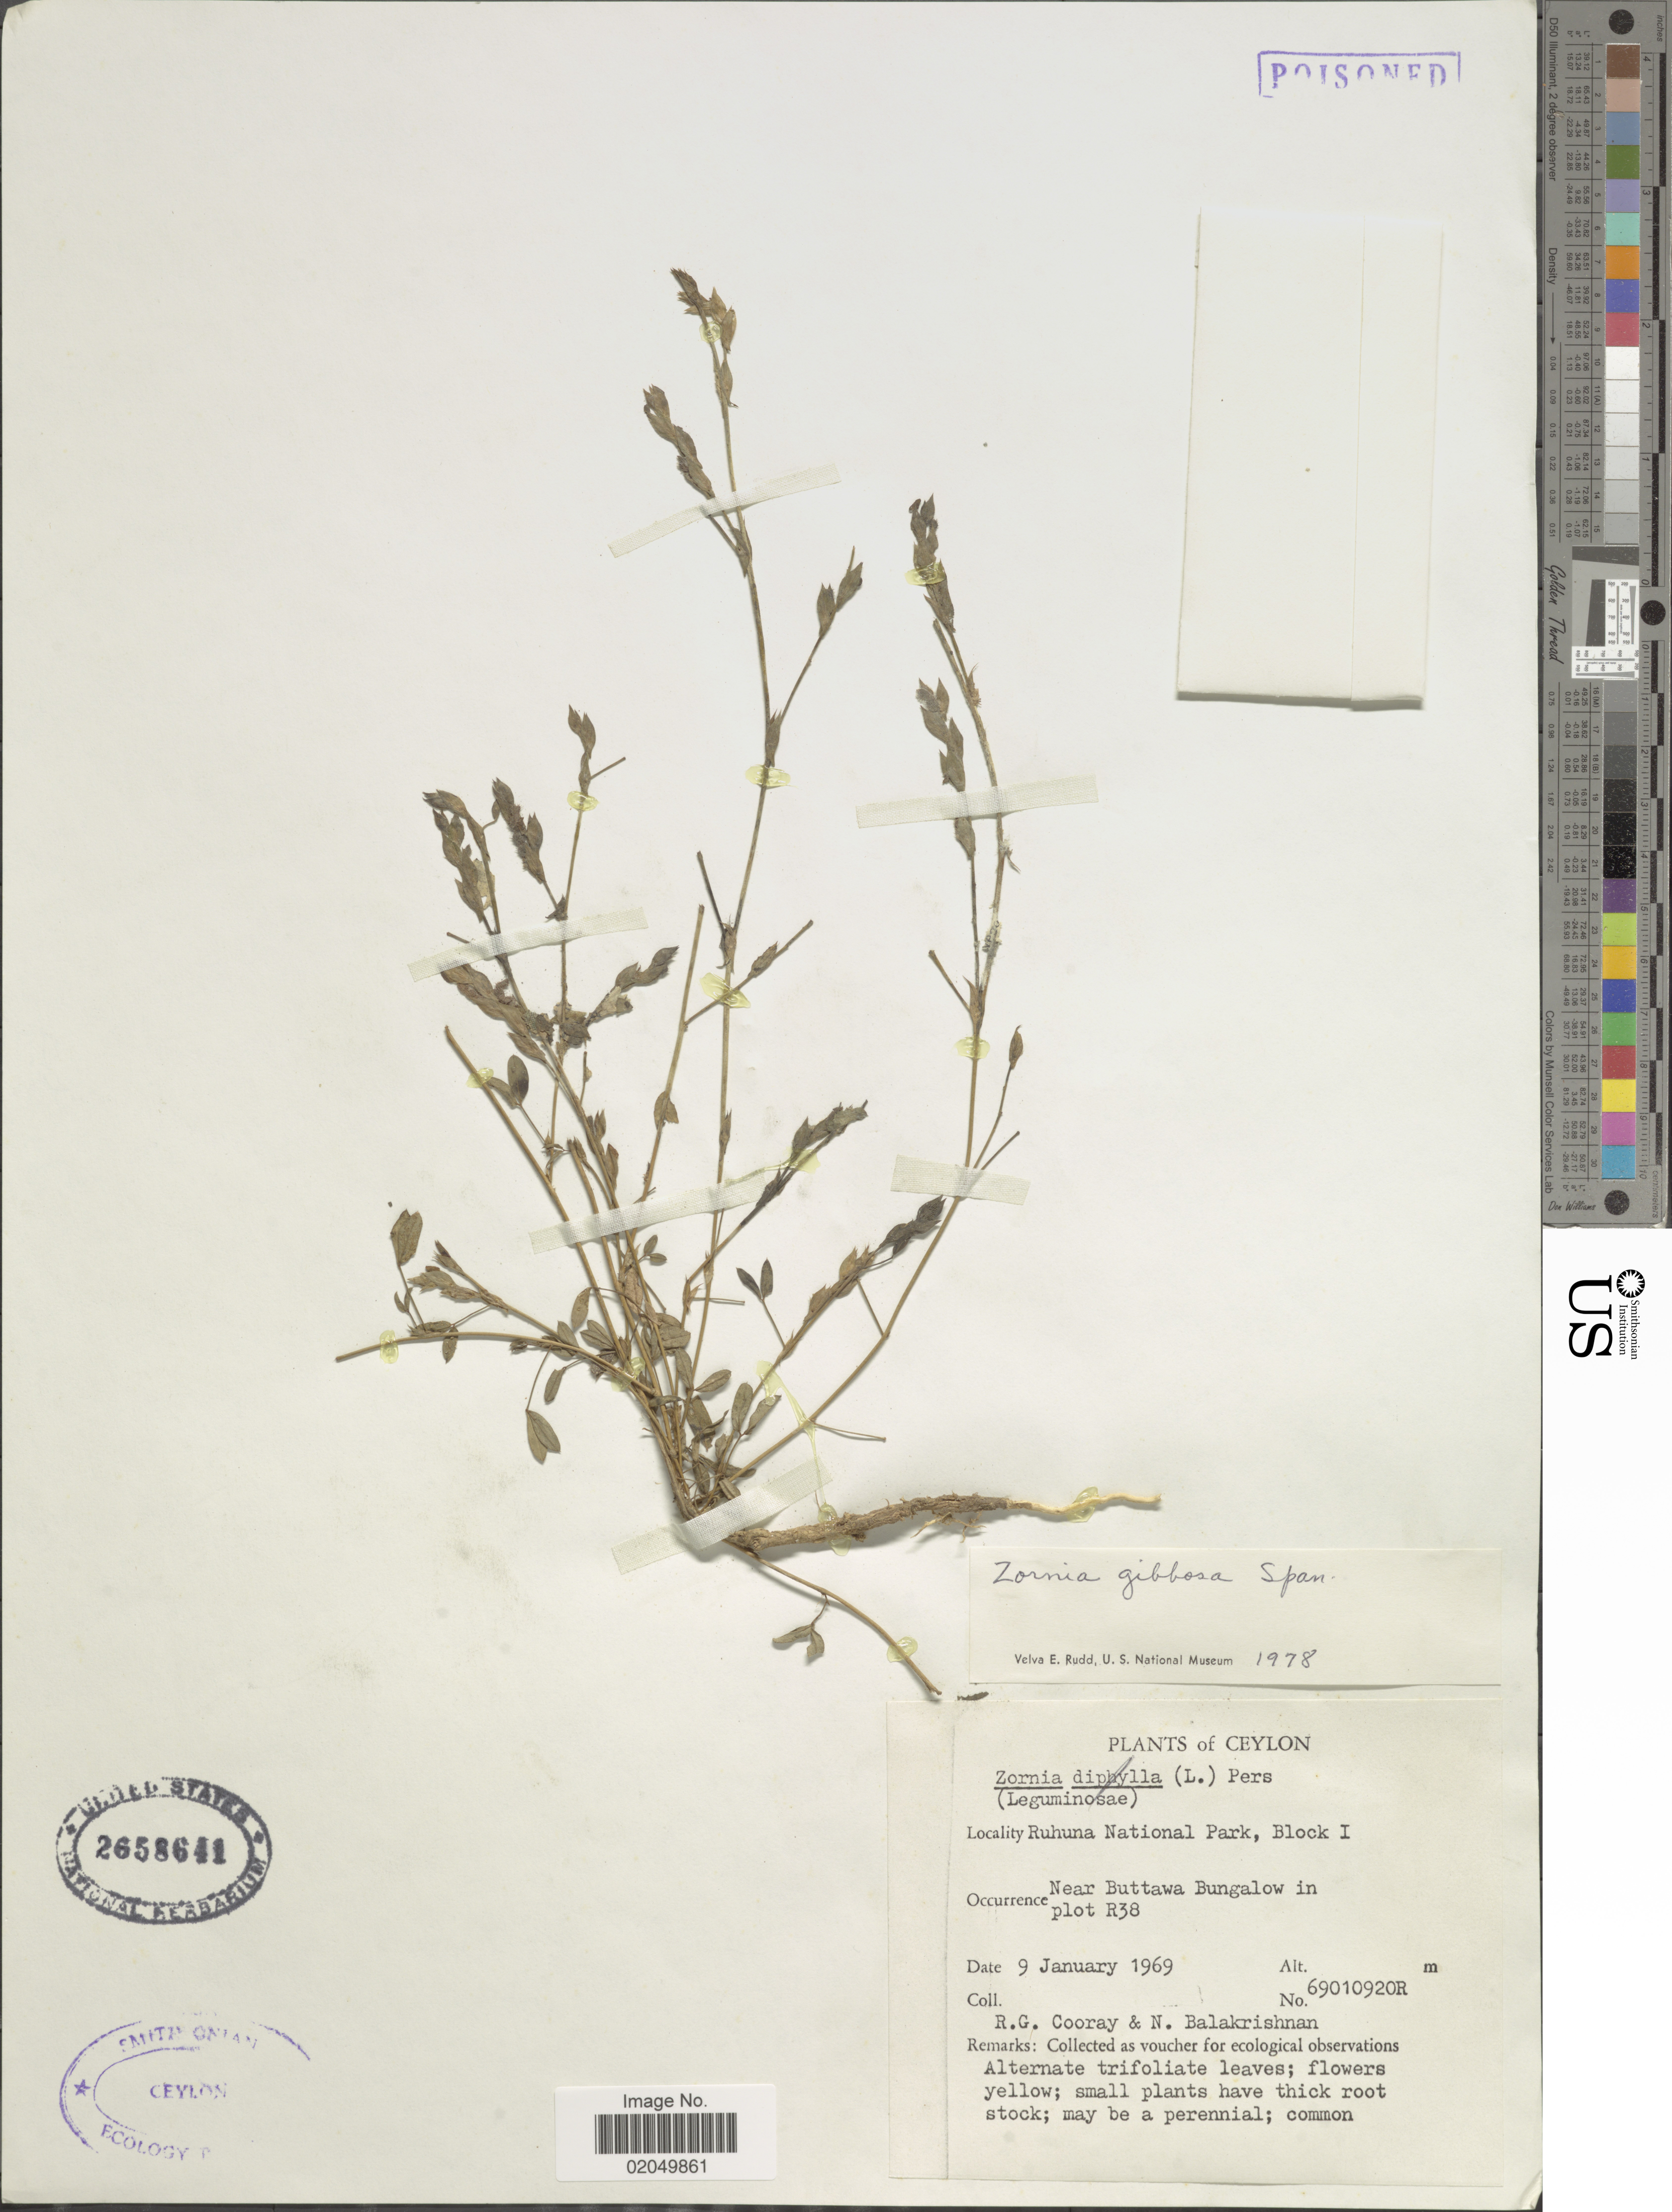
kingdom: Plantae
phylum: Tracheophyta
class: Magnoliopsida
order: Fabales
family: Fabaceae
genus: Zornia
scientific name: Zornia gibbosa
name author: Spanoghe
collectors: R. Cooray & N. Balakrishnan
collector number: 69010920R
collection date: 1969-01-09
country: Sri Lanka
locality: Ceylon, Ruhuna National Park, Block 1, near Buttawa Bungalow in plot R38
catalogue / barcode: US 2658641